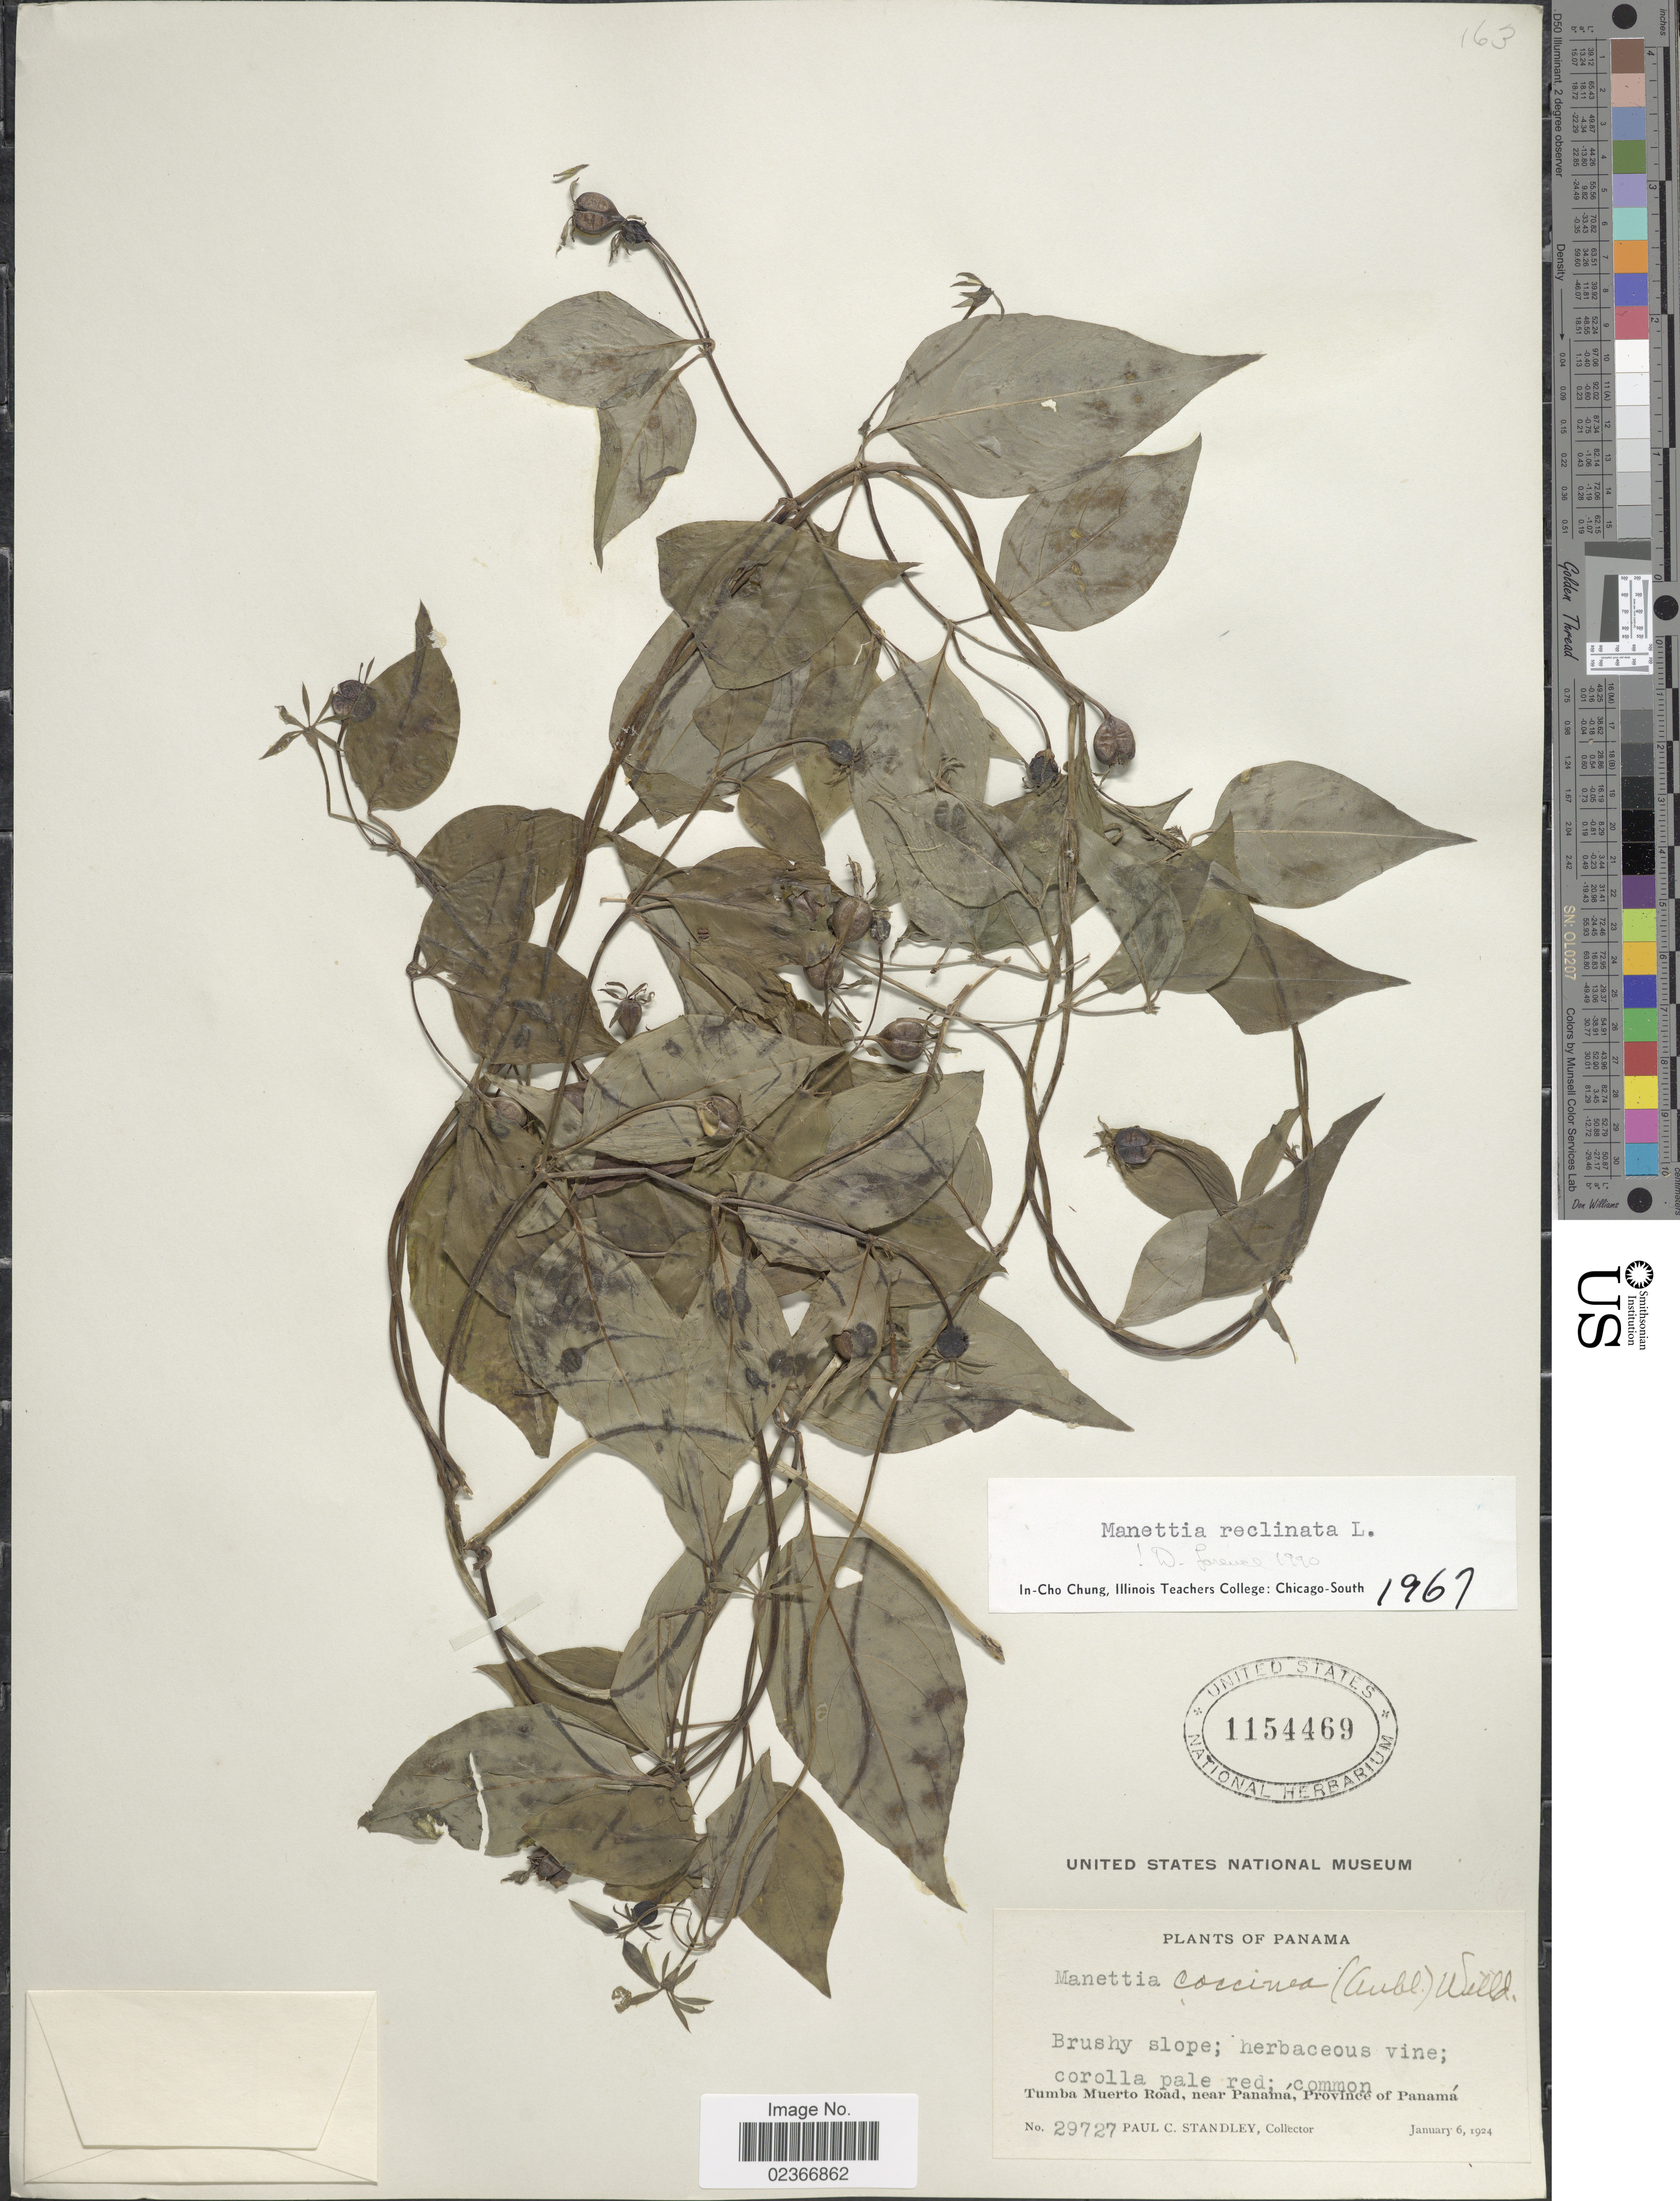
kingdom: Plantae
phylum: Tracheophyta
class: Magnoliopsida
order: Gentianales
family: Rubiaceae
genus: Manettia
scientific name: Manettia reclinata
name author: L.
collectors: P. C. Standley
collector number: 29727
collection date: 1924-01-06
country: Panama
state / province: Panamá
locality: Tumba Muerto Road, near Panama, Province of Panama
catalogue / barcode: US 1154469